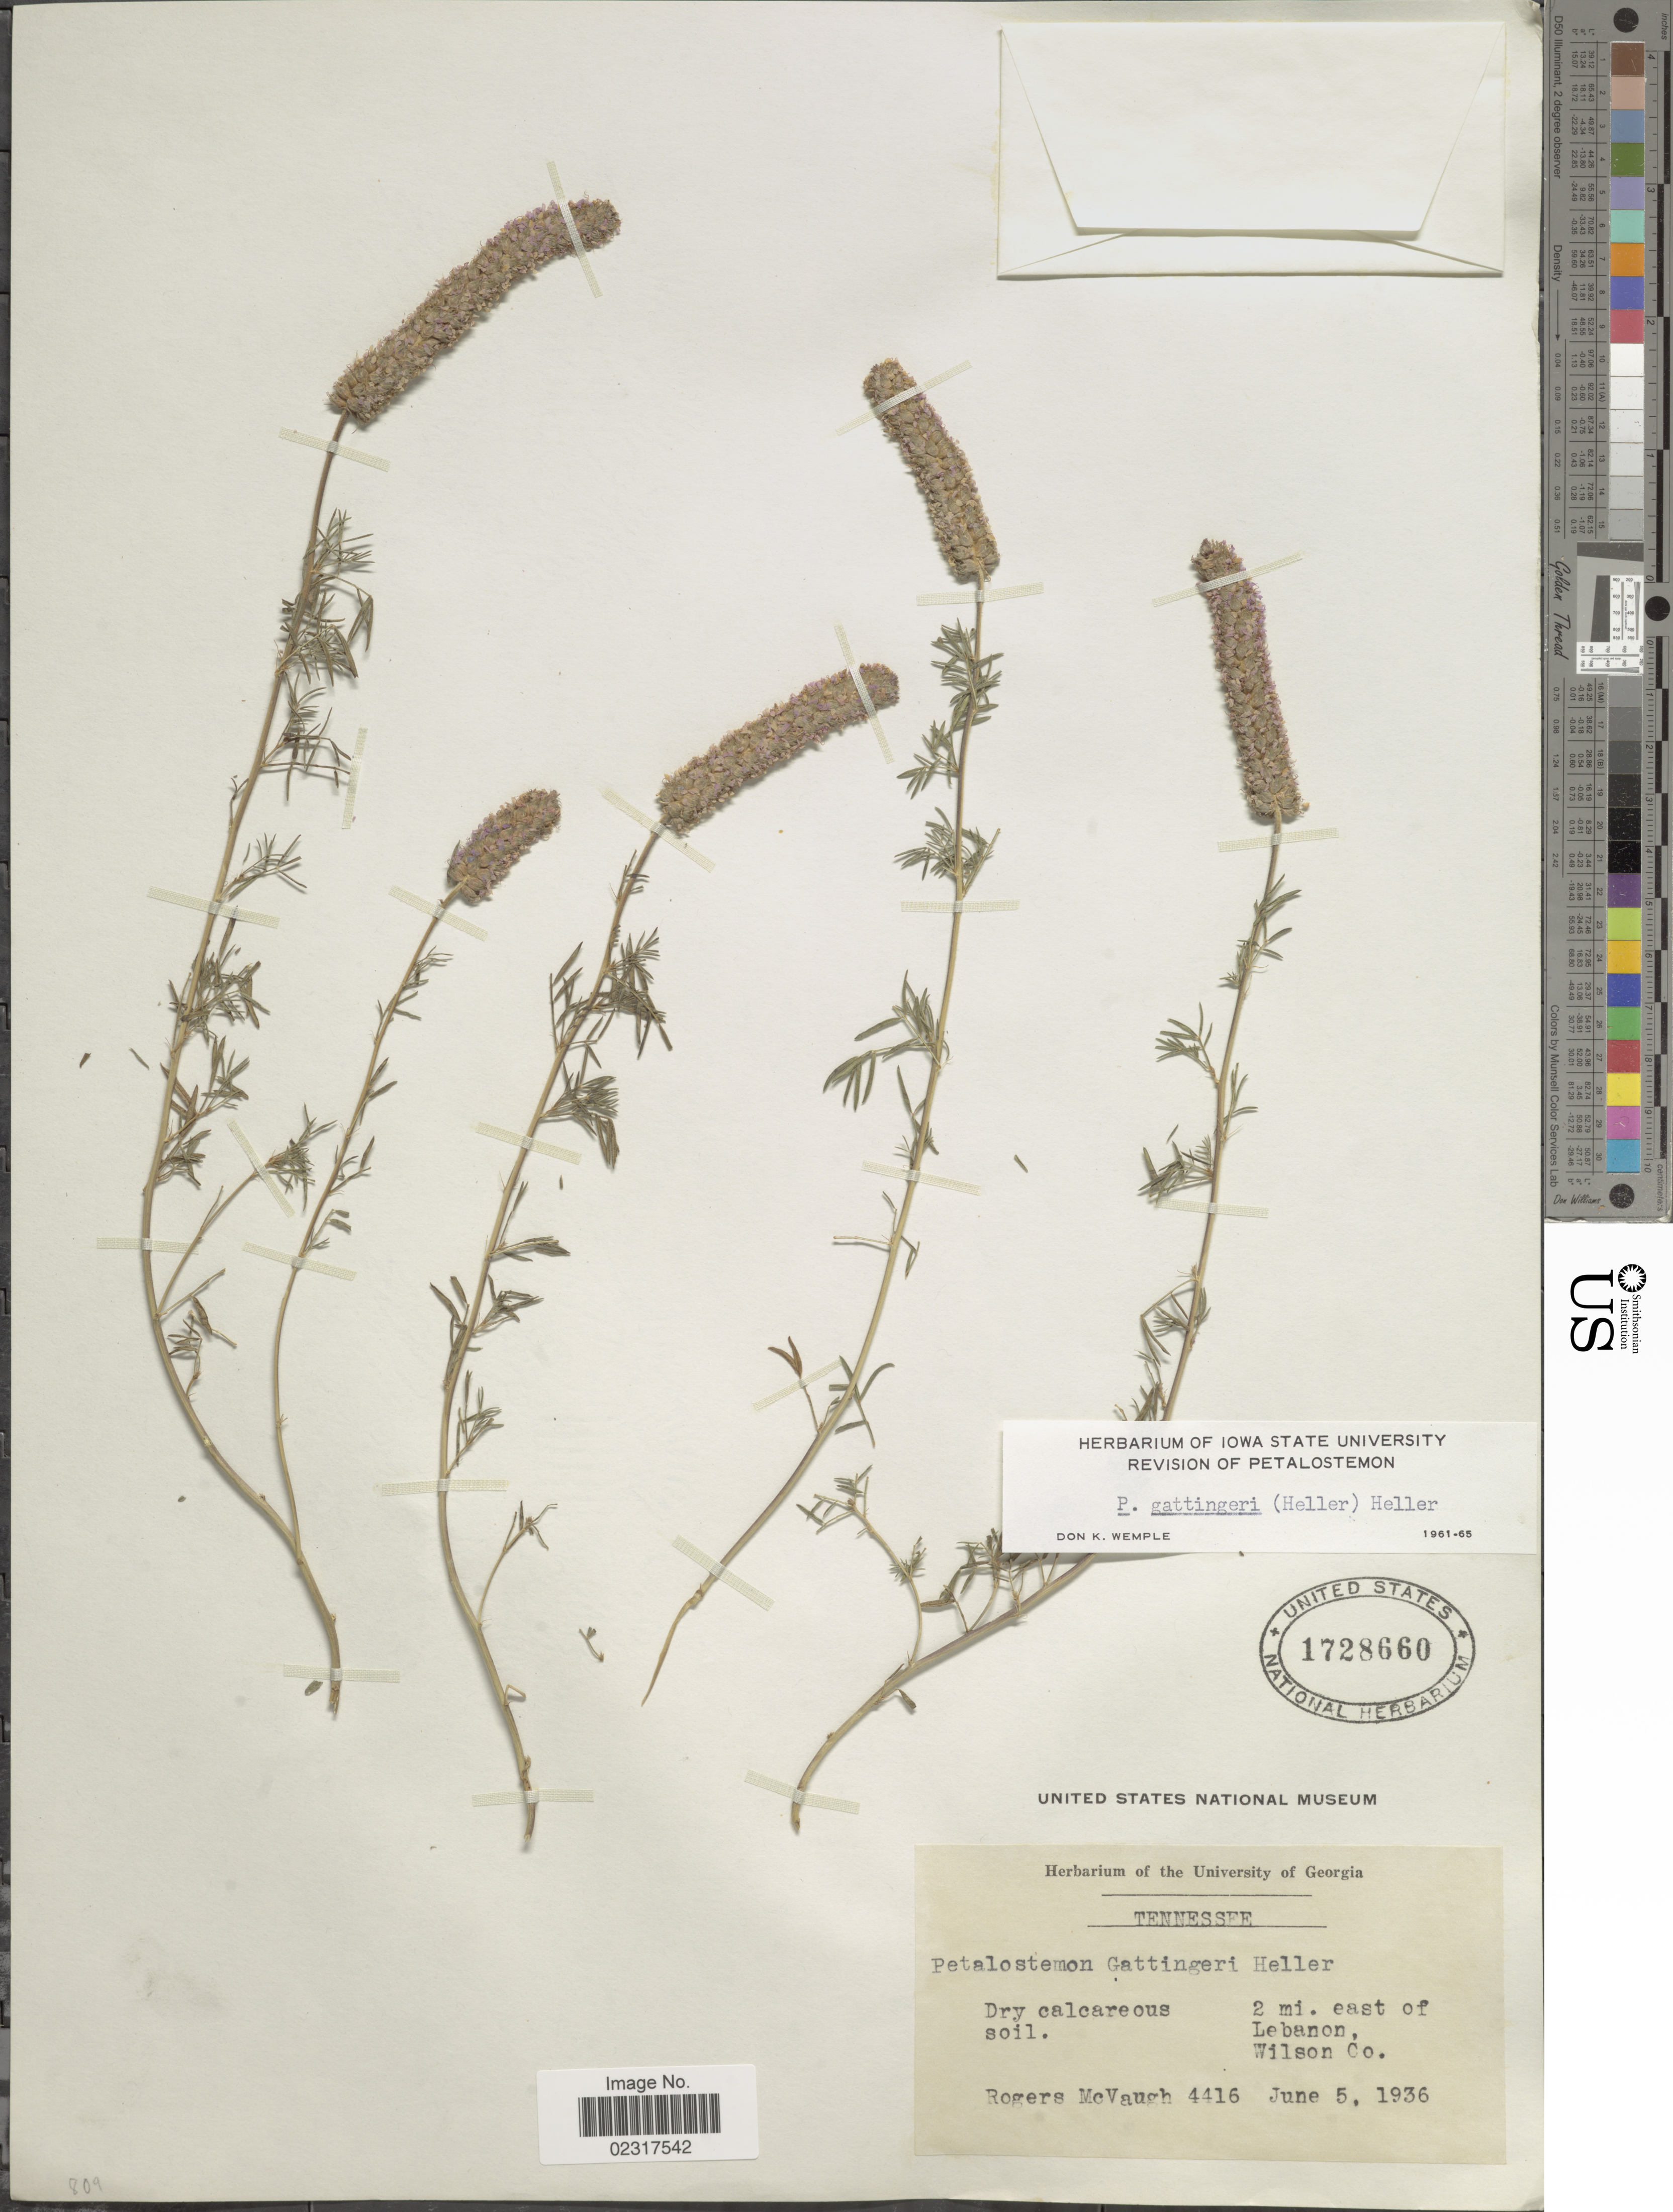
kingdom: Plantae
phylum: Tracheophyta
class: Magnoliopsida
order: Fabales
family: Fabaceae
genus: Dalea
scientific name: Dalea gattingeri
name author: (A. Heller) Barneby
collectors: R. McVaugh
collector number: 4416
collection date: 1936-06-05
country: United States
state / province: Tennessee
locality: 2 mi. east of Lebanon, Wilson Co.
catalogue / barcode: US 1728660